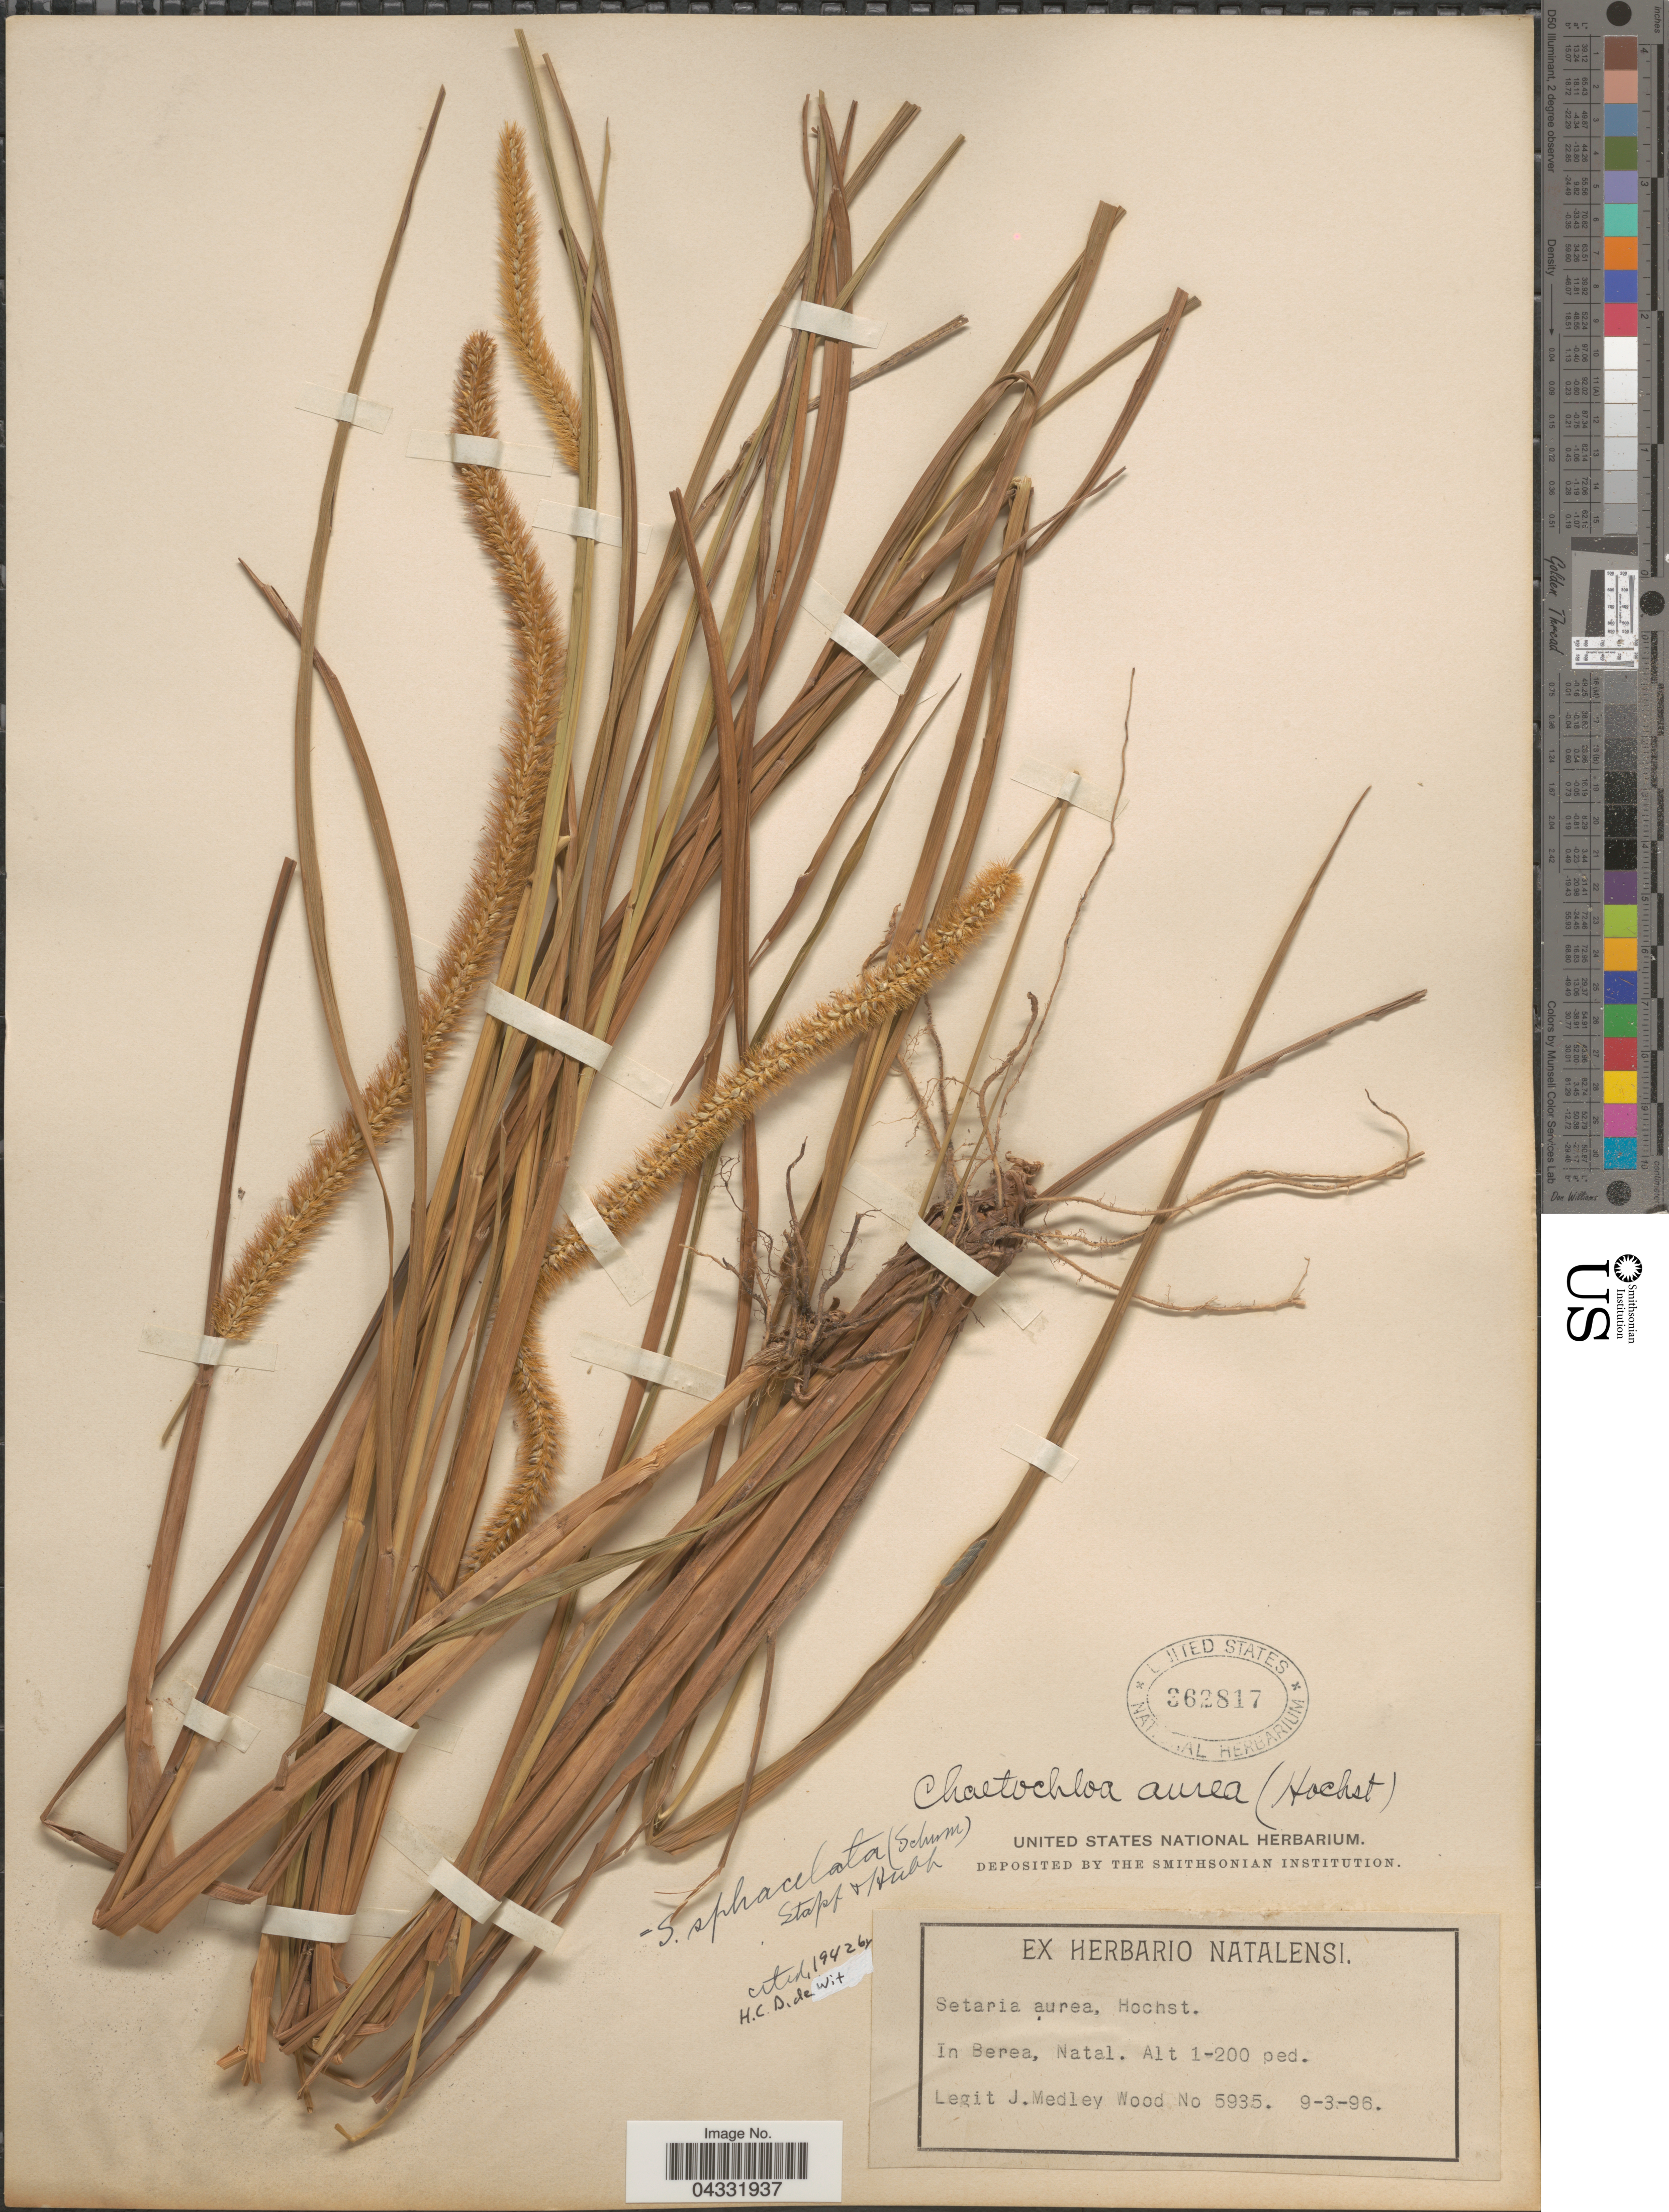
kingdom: Plantae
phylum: Tracheophyta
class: Liliopsida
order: Poales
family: Poaceae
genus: Setaria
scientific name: Setaria sphacelata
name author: (Schumach.) Stapf & Hubb. ex Moss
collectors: J. Medley Wood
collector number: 5935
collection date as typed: Transcribed d/m/y: 9/3/96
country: South Africa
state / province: KwaZulu-Natal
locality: In Berea, Natal.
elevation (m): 30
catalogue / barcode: US 362817